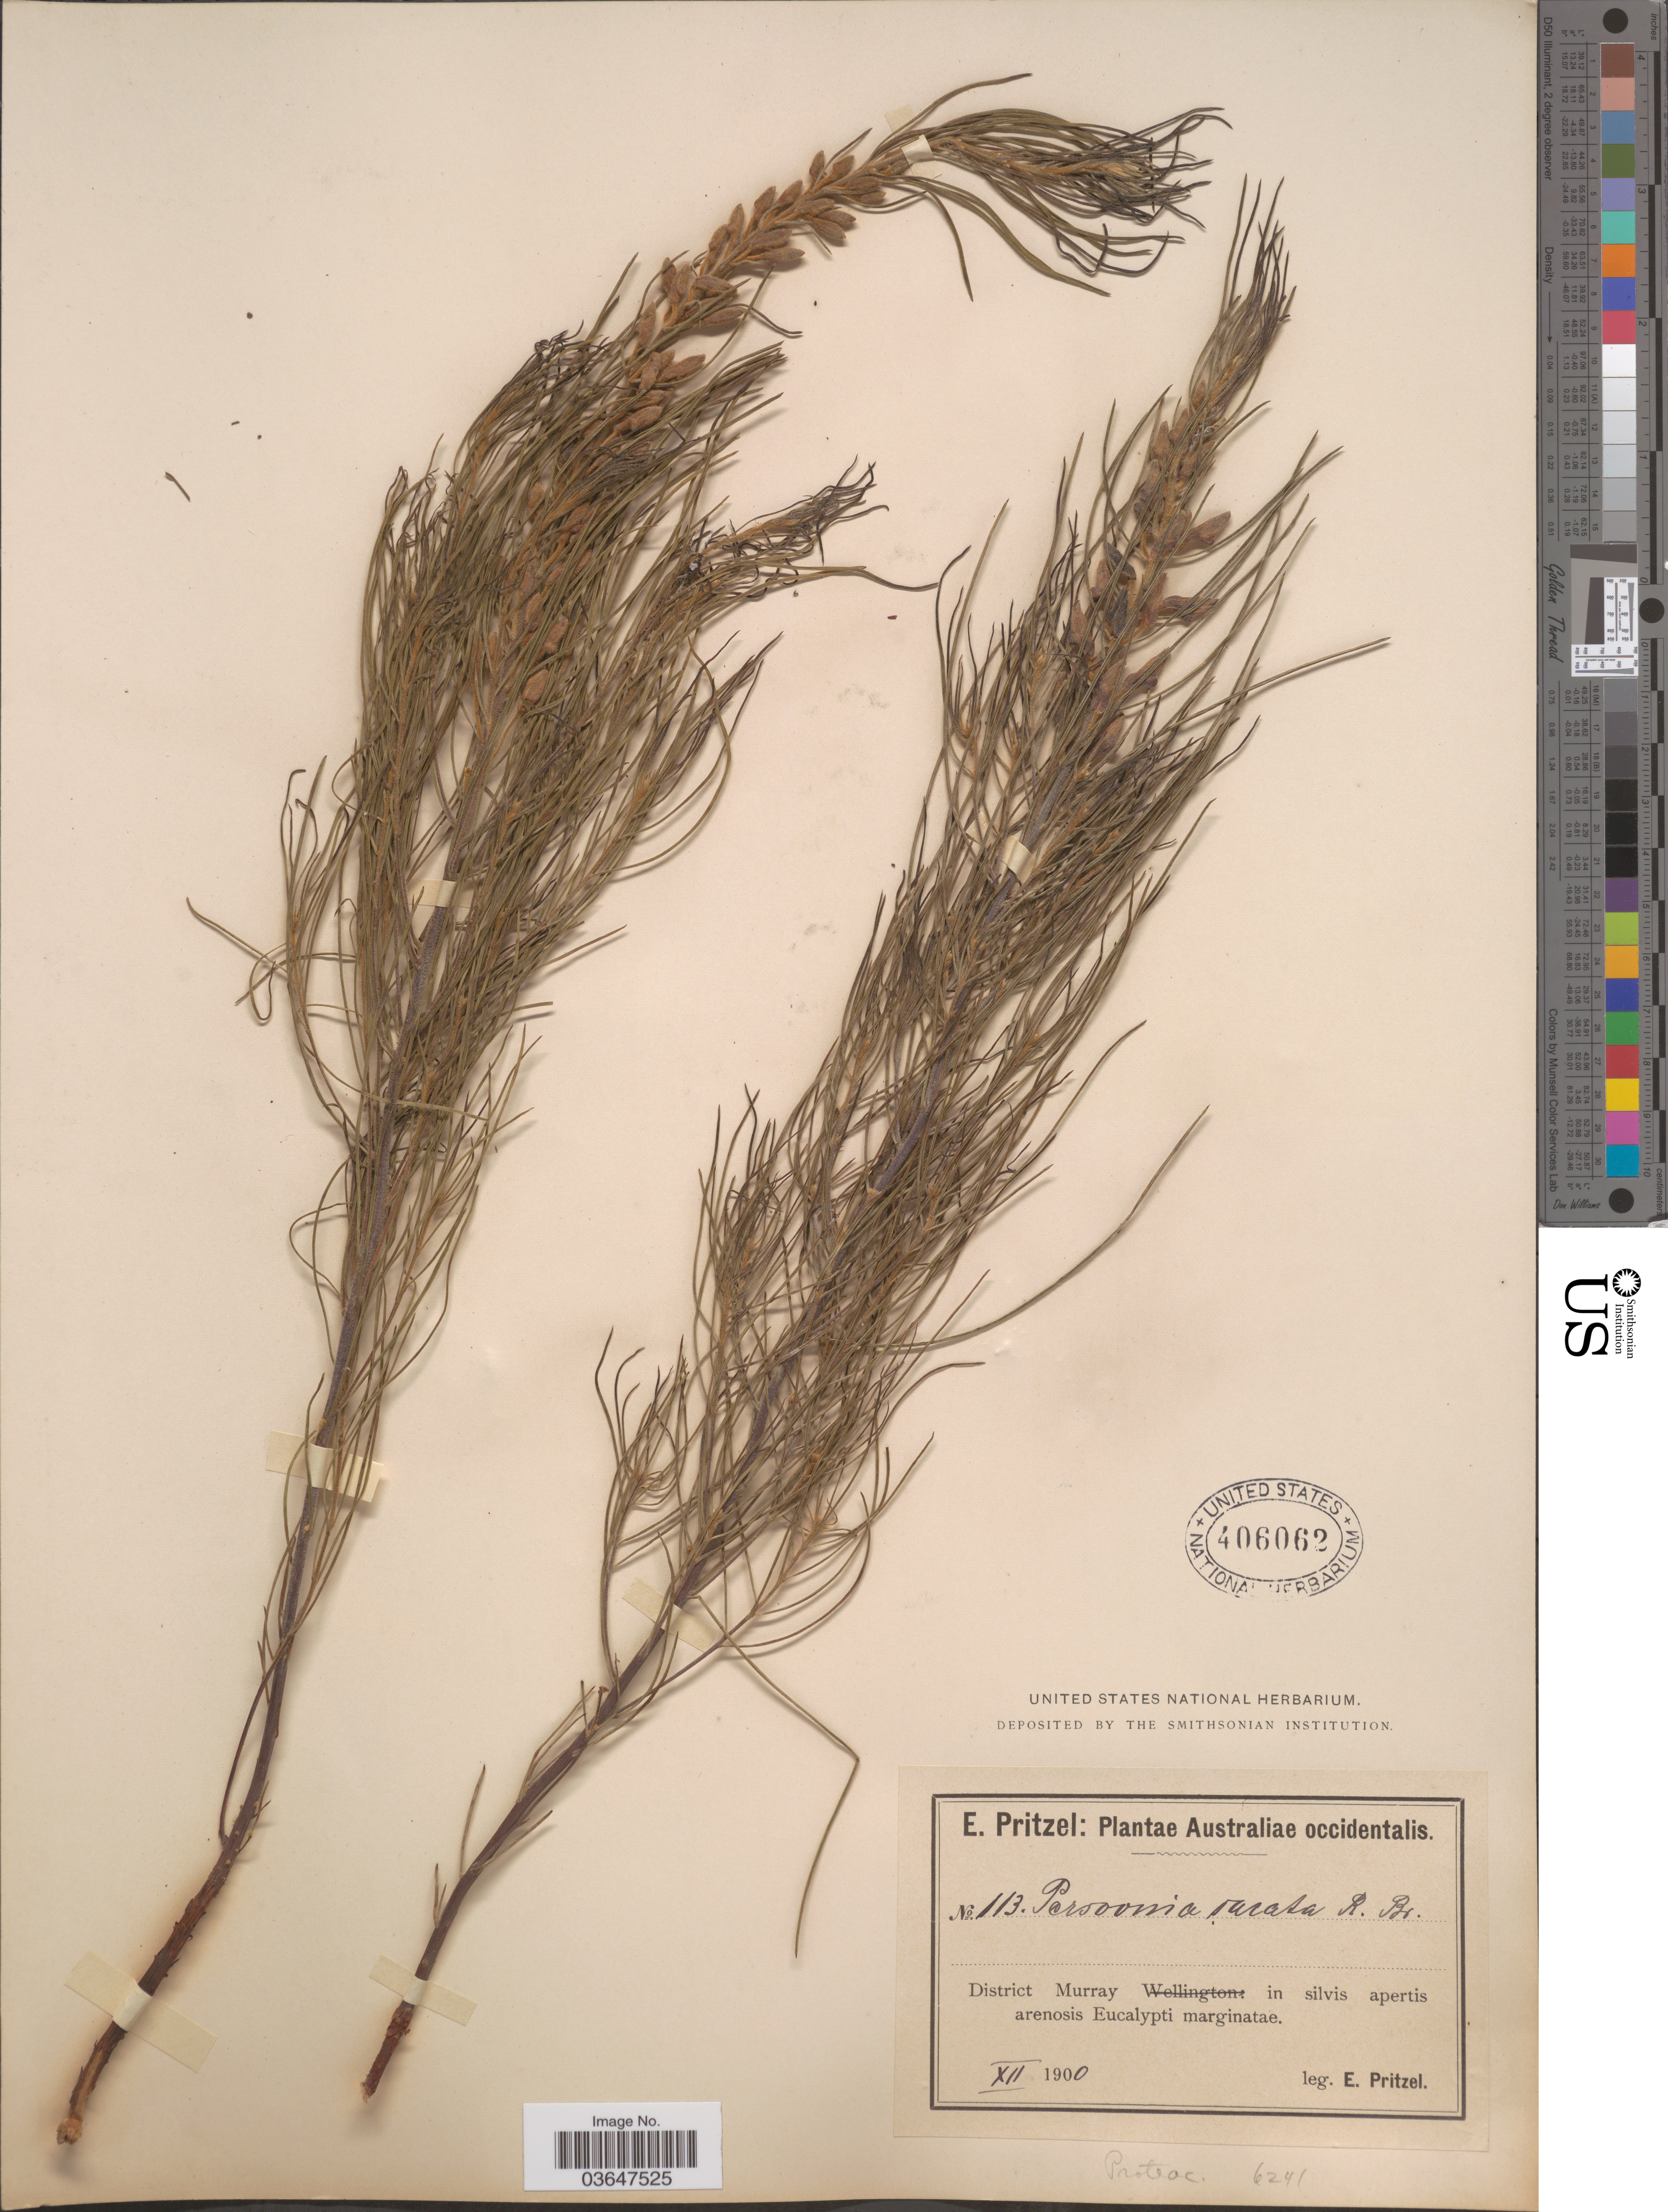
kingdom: Plantae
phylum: Tracheophyta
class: Magnoliopsida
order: Proteales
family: Proteaceae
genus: Persoonia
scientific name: Persoonia saccata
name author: R. Br.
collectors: E. G. Pritzel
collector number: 113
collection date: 1900-12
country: Australia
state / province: Western Australia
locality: Australiae occidentalis. District Murray in silvis apertis arenosis Eucalypti marginatae.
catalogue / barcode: US 406062